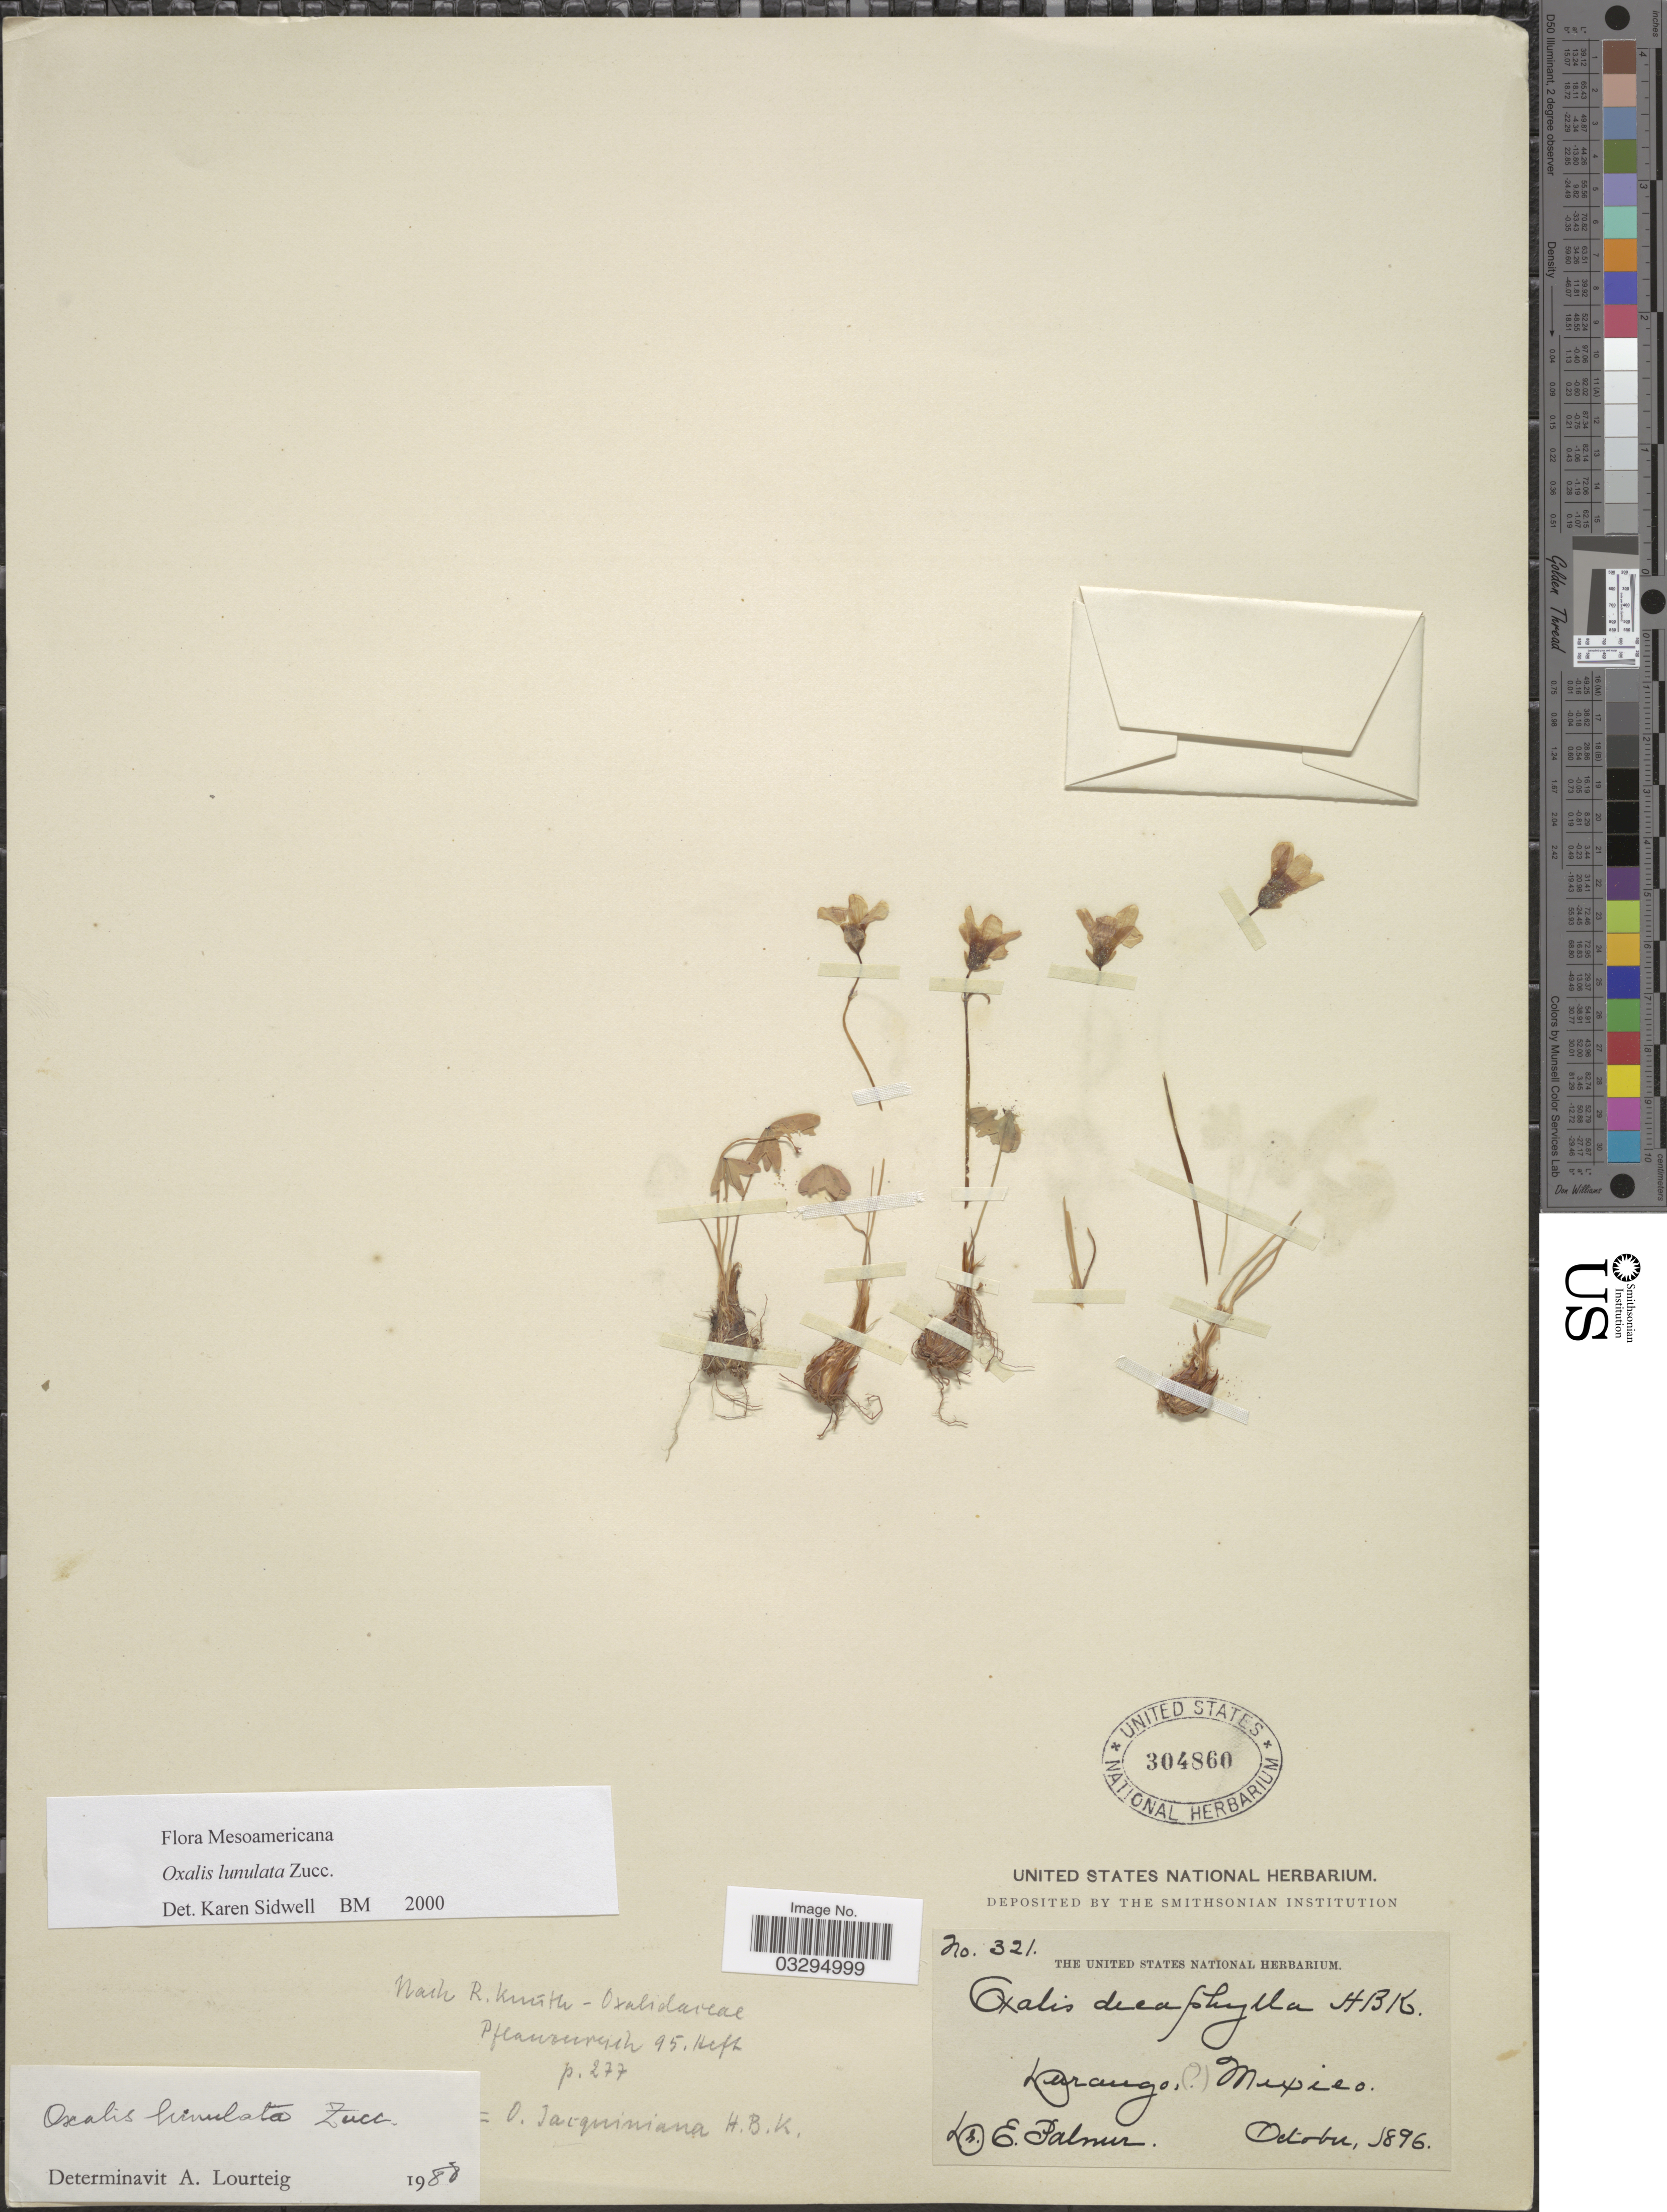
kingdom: Plantae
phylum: Tracheophyta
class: Magnoliopsida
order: Oxalidales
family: Oxalidaceae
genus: Oxalis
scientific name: Oxalis lunulata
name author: Zucc.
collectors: E. Palmer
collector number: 321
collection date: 1896-10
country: Mexico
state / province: Durango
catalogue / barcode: US 304860